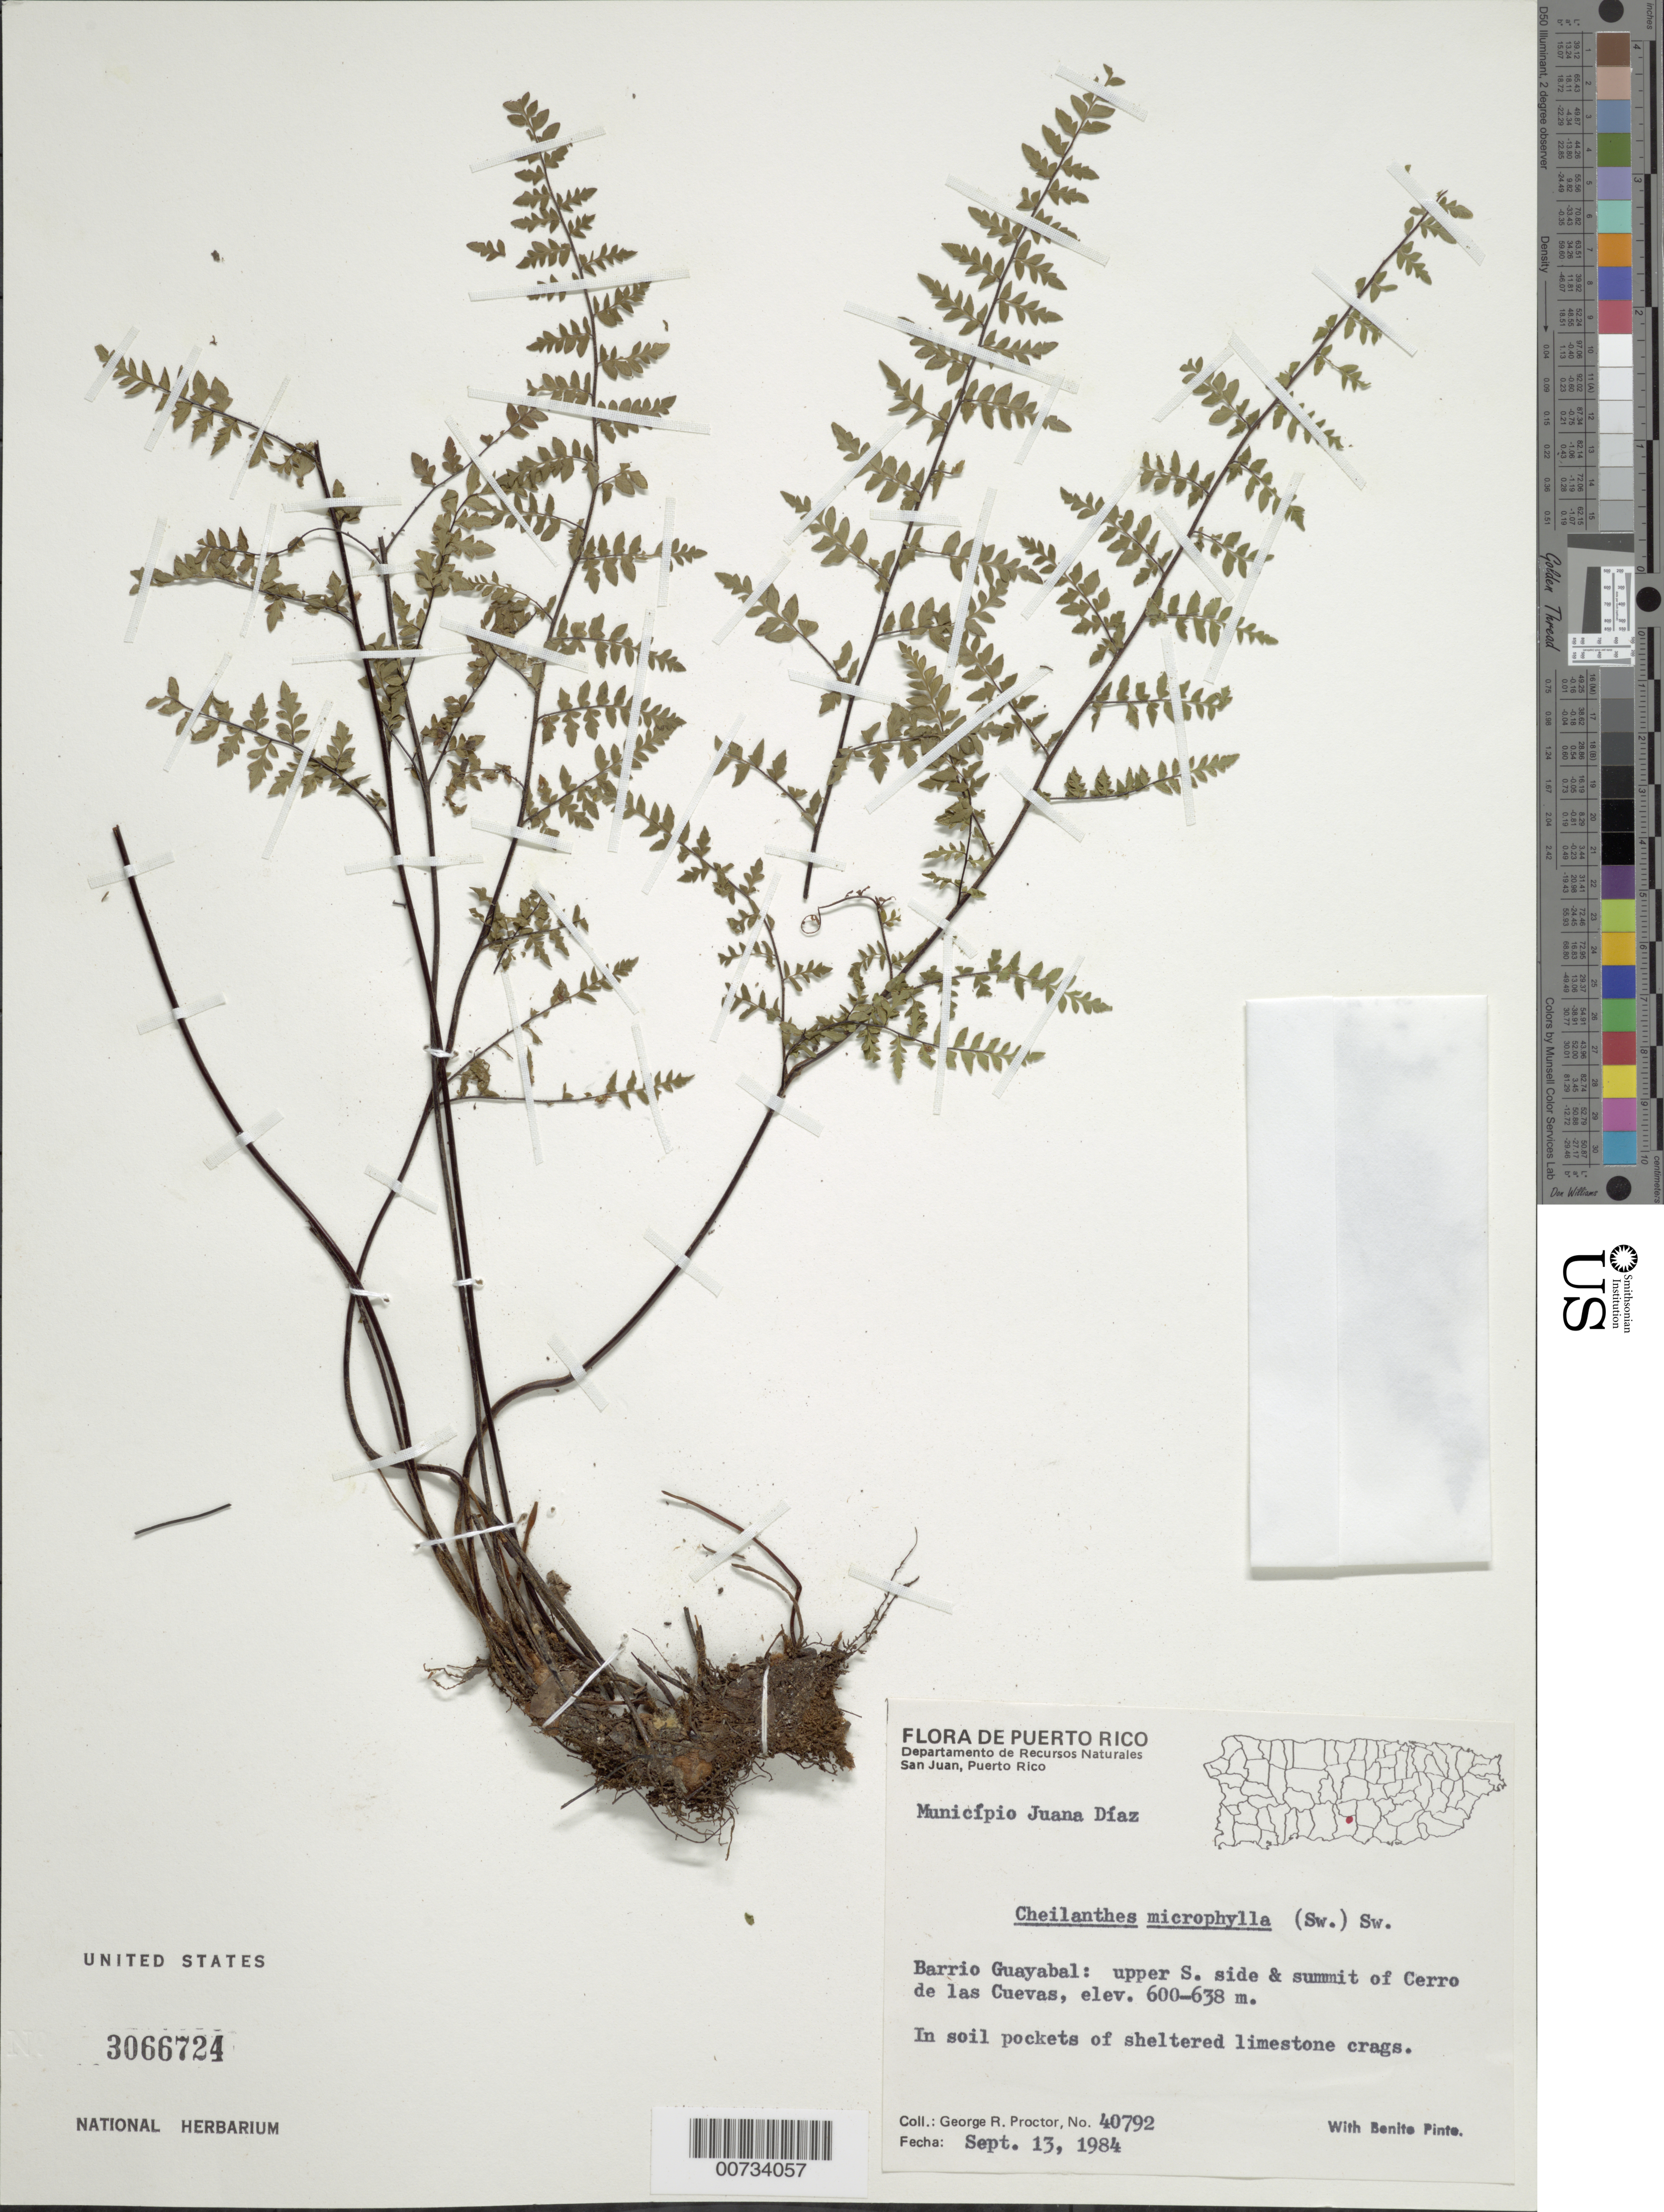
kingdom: Plantae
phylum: Tracheophyta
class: Polypodiopsida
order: Polypodiales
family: Pteridaceae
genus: Myriopteris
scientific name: Myriopteris microphylla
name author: (Sw.) Grusz & Windham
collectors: G. R. Proctor & B. Pinto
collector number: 40792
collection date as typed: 13 Sep 1984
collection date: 1984-09-13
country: Puerto Rico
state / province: Juana Díaz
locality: Mun. Juana Díaz, Barrio Guayabal: upper S side & summit of Cerro de las Cuevas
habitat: In soil pockets of sheltered limestone crags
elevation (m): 600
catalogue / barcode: US 3066724